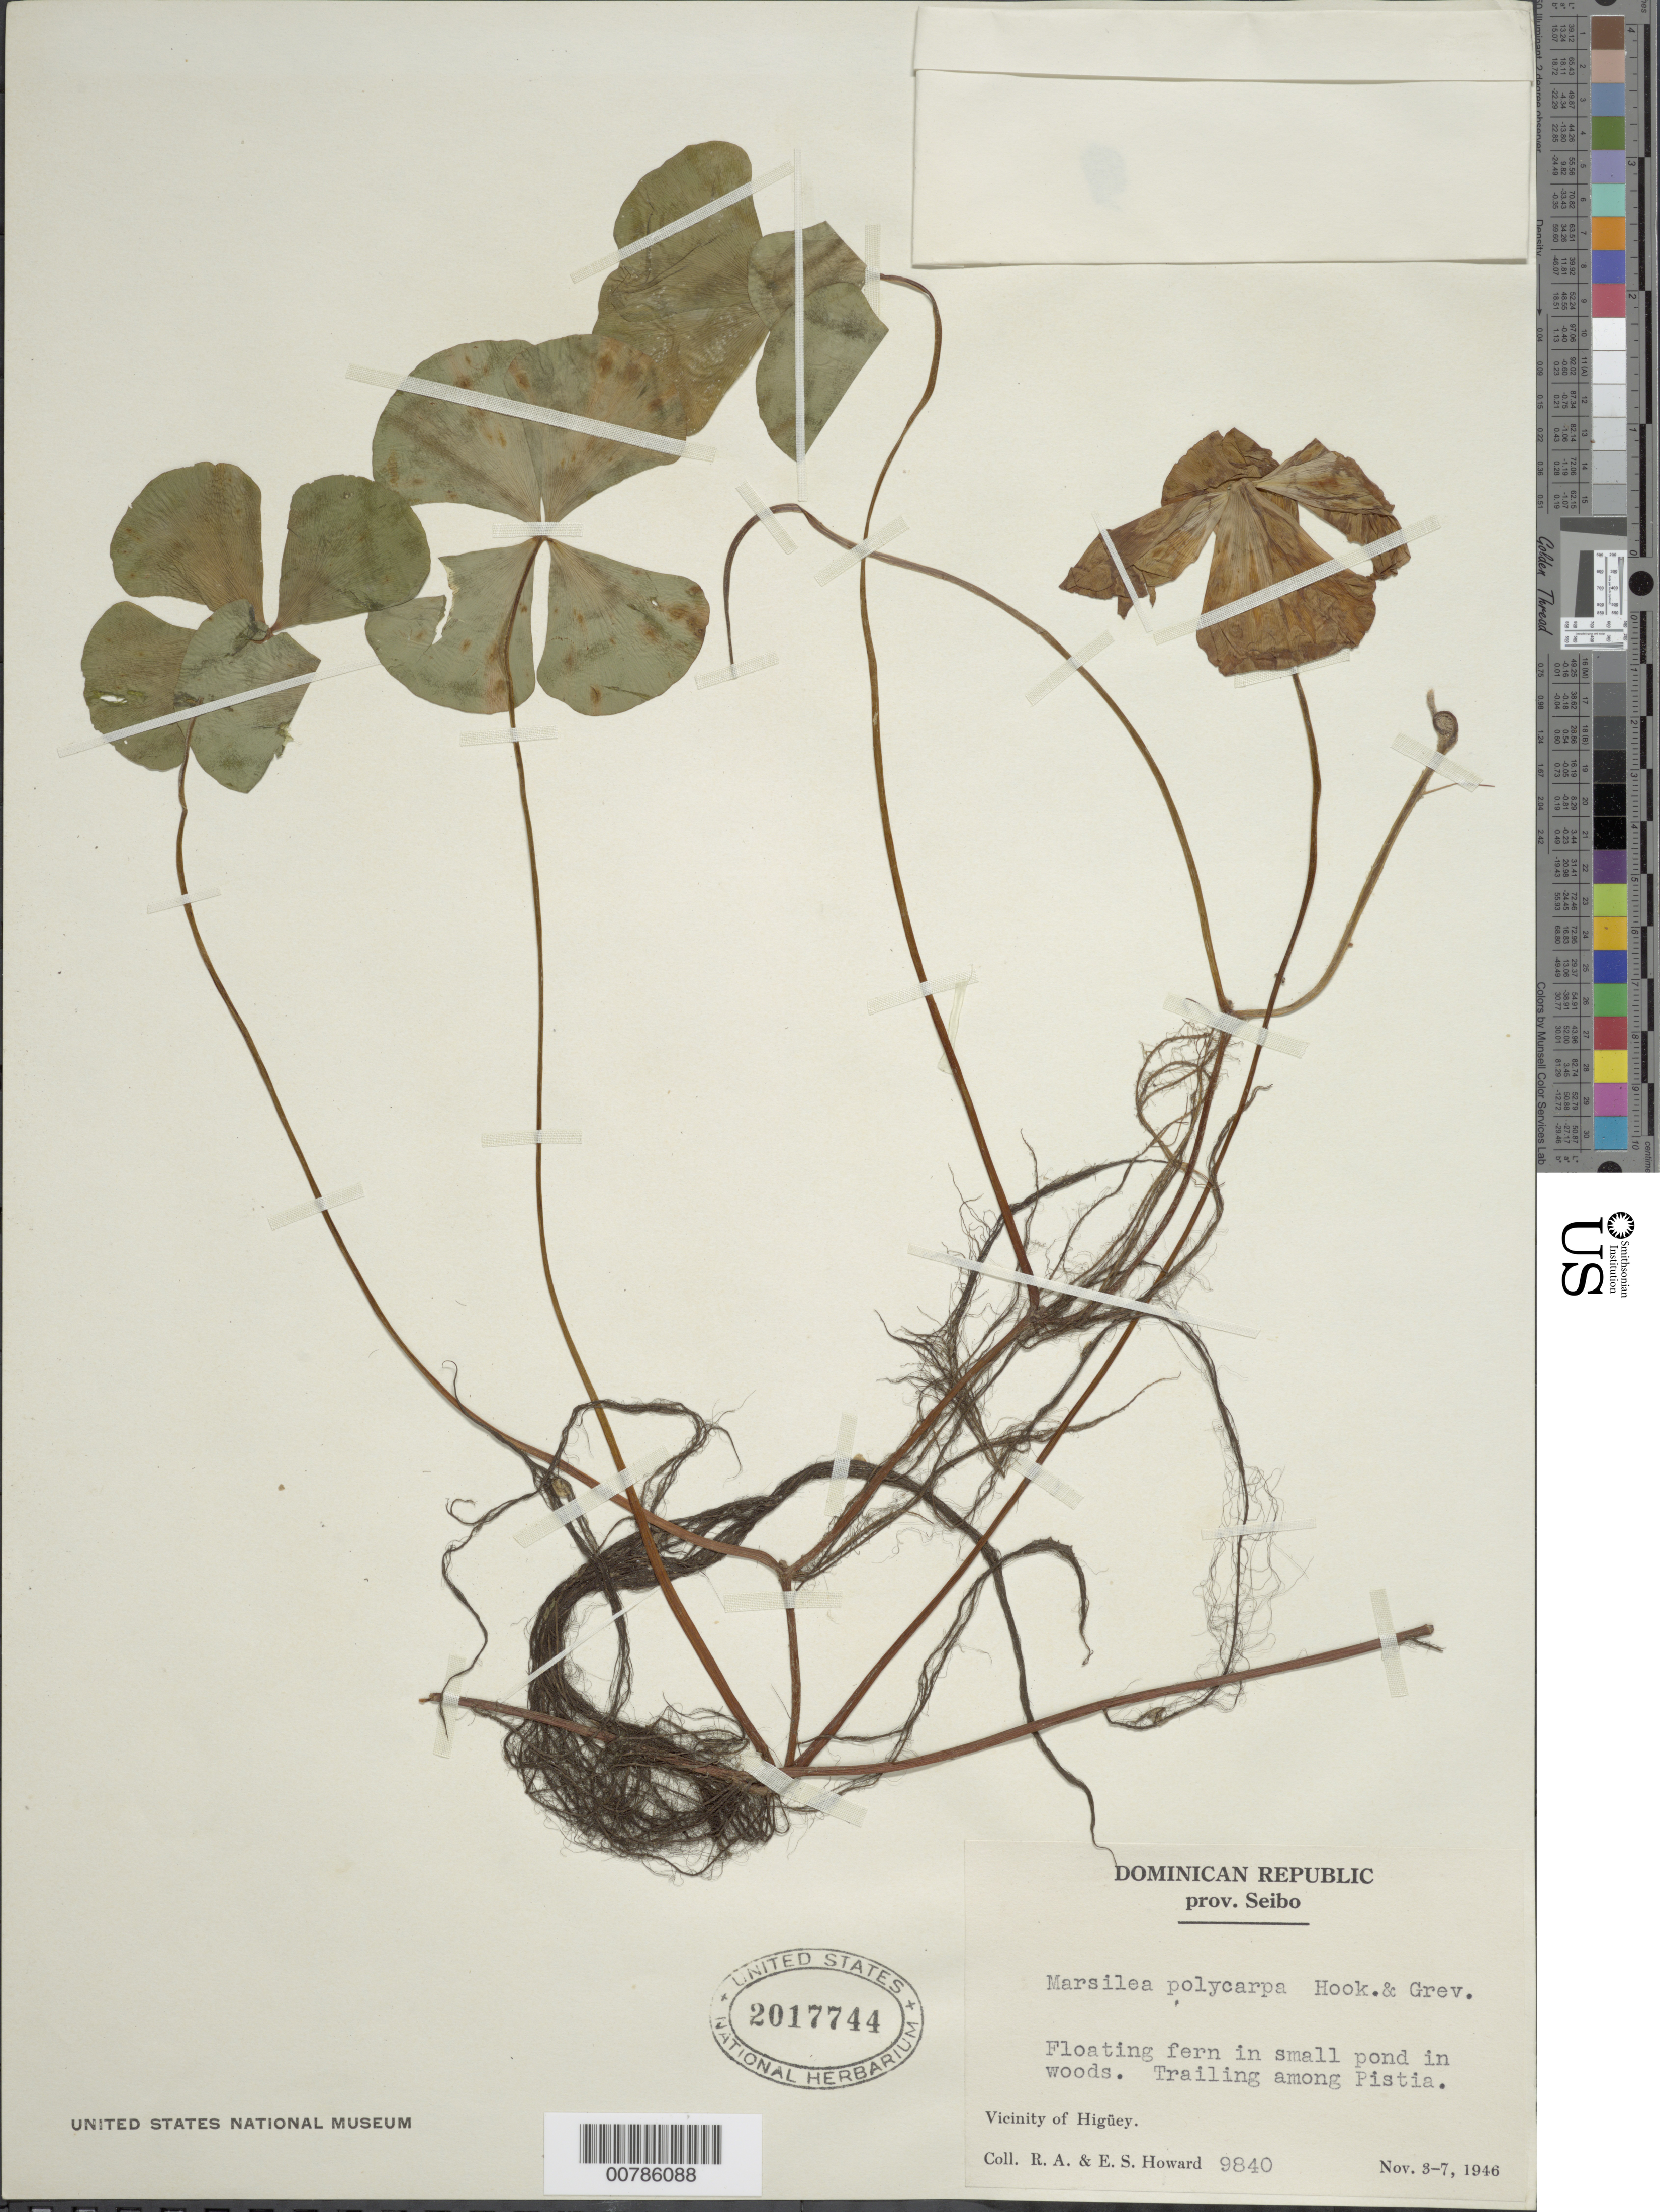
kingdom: Plantae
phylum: Tracheophyta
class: Polypodiopsida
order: Salviniales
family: Marsileaceae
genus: Marsilea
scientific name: Marsilea polycarpa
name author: Hook. & Grev.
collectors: R. A. Howard & E. S. Howard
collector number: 9840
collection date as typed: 03 Nov 1946 to 07 Nov 1946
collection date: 1946-11-03/1946-11-07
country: Dominican Republic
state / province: El Seibo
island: Hispaniola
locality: Higüey vicinity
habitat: In small pond in woods, trailing among Pistia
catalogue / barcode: US 2017744